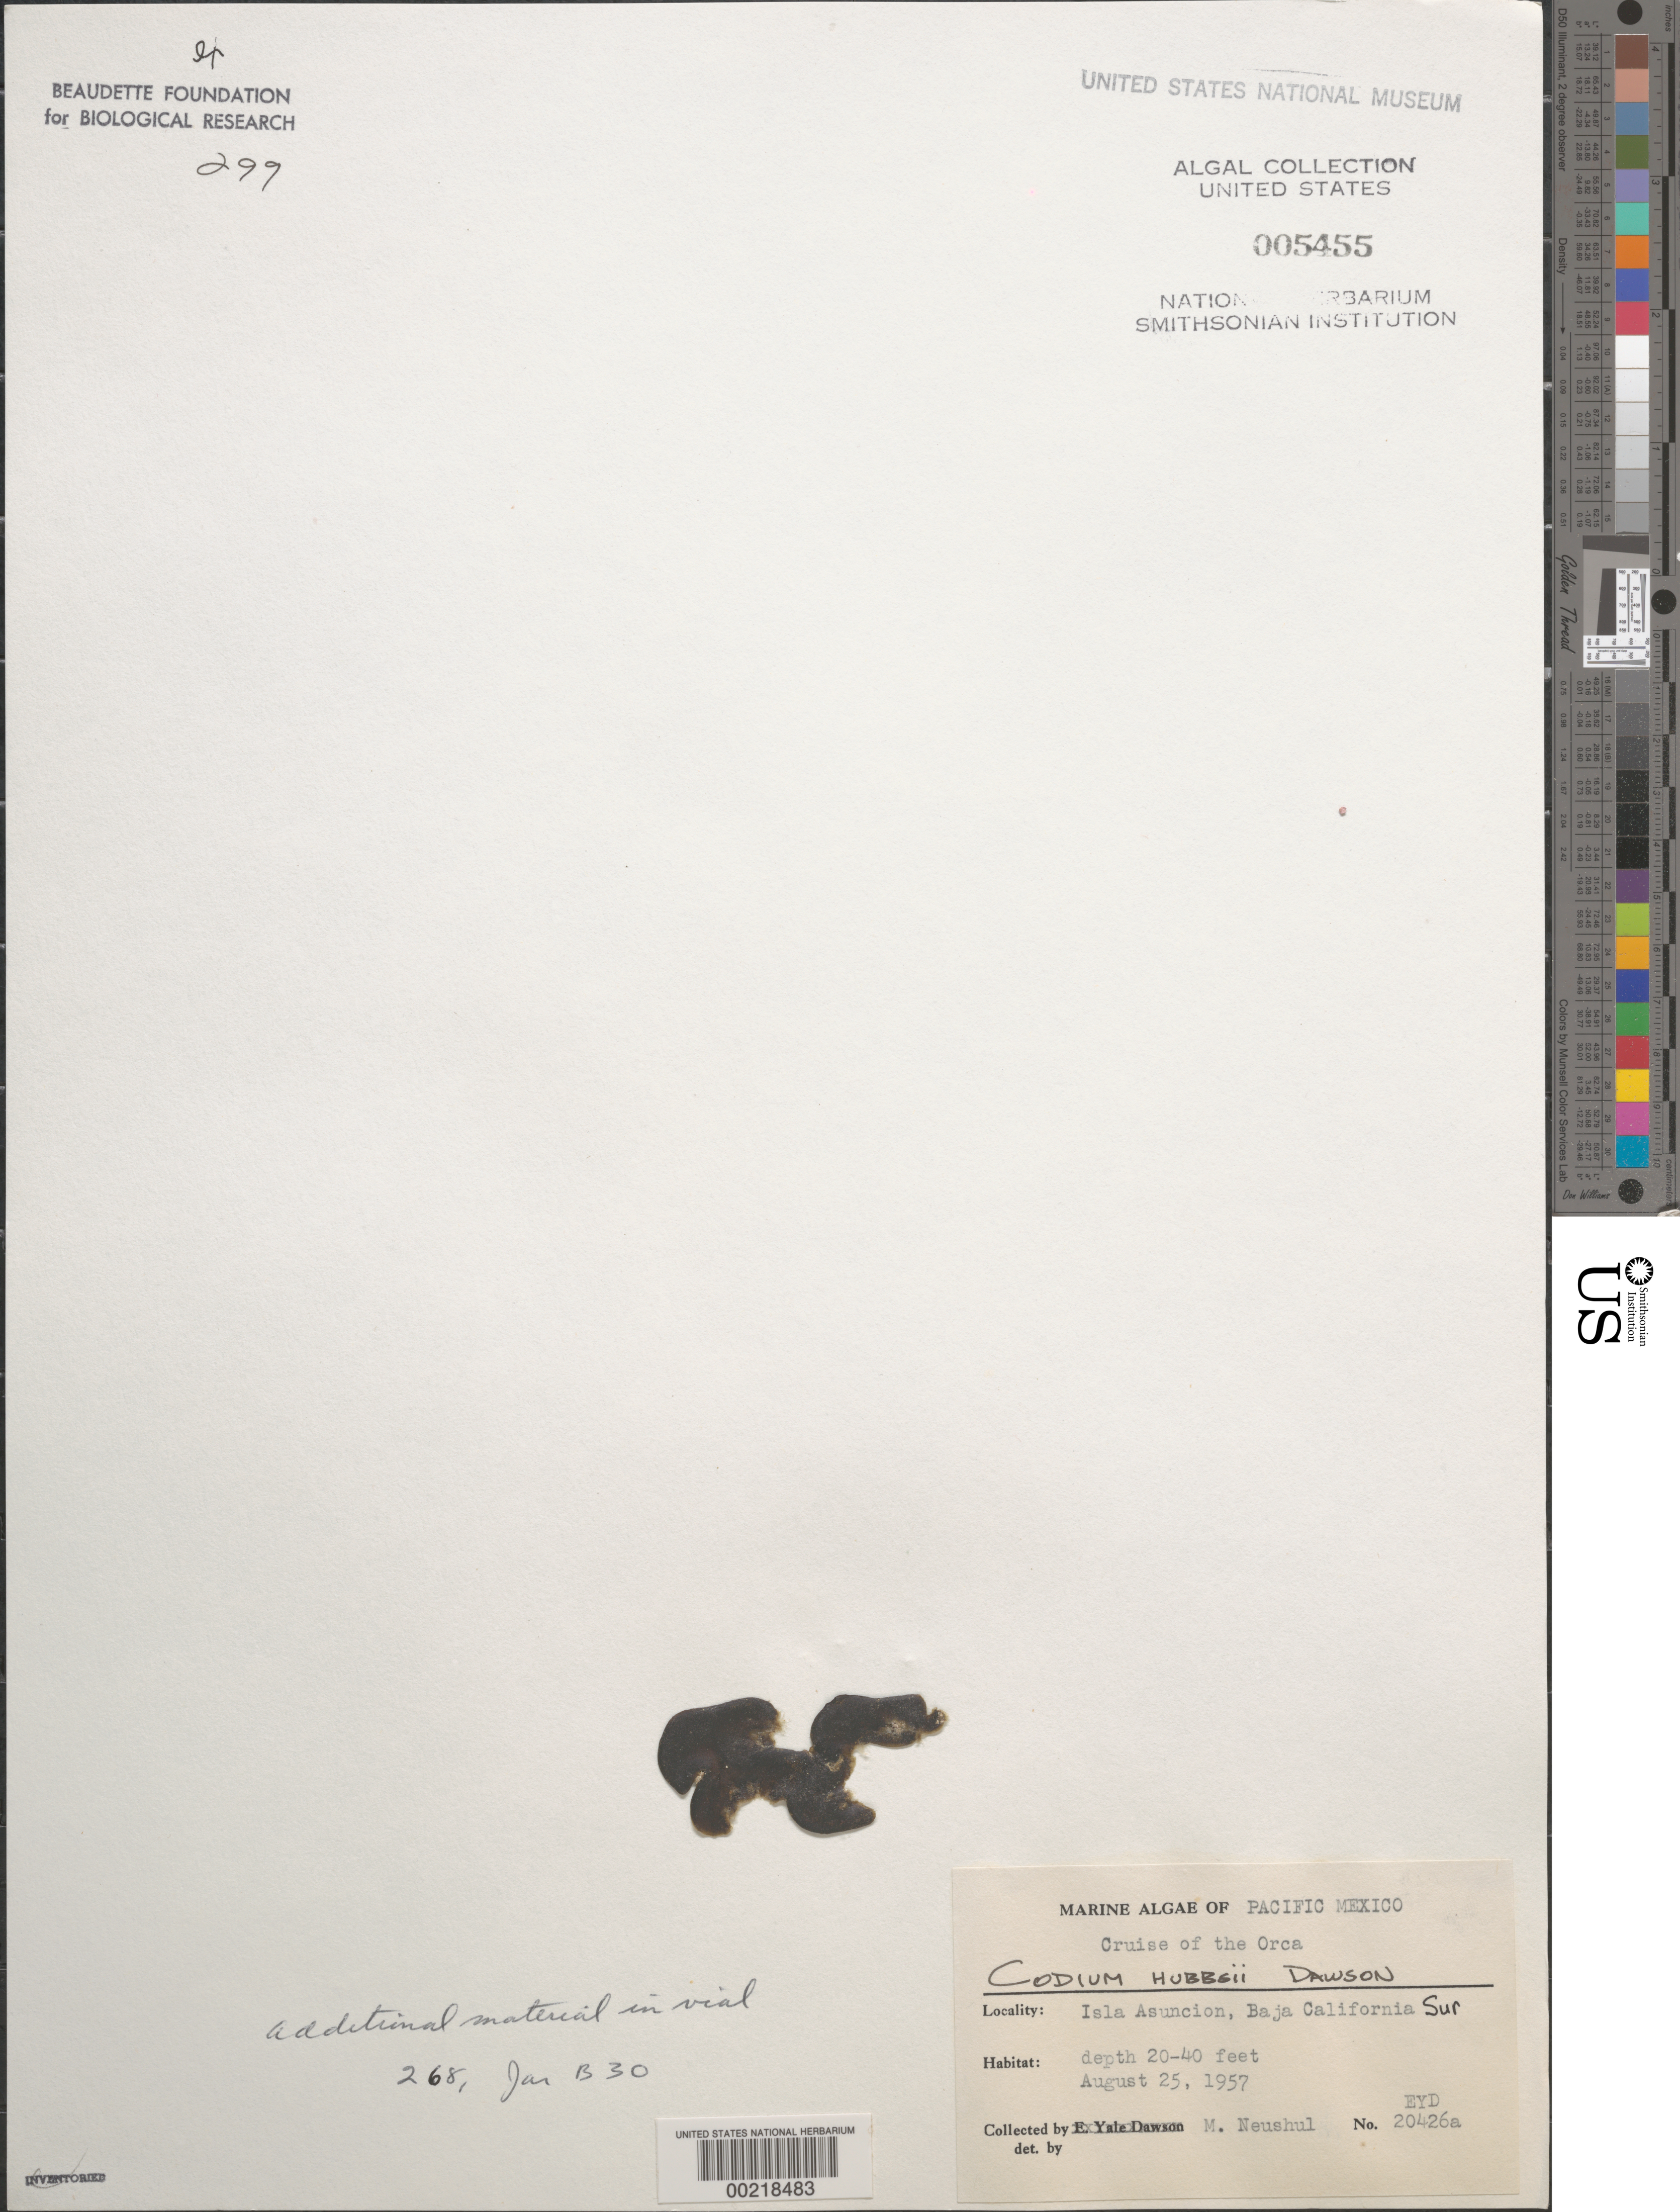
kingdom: Plantae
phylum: Chlorophyta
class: Ulvophyceae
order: Bryopsidales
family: Codiaceae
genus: Codium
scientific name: Codium hubbsii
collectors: M. Neushul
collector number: EYD 20426a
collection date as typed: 25 Aug 1957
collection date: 1957-08-25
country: Mexico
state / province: Baja California Sur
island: Isla Asuncion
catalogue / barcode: US 5455